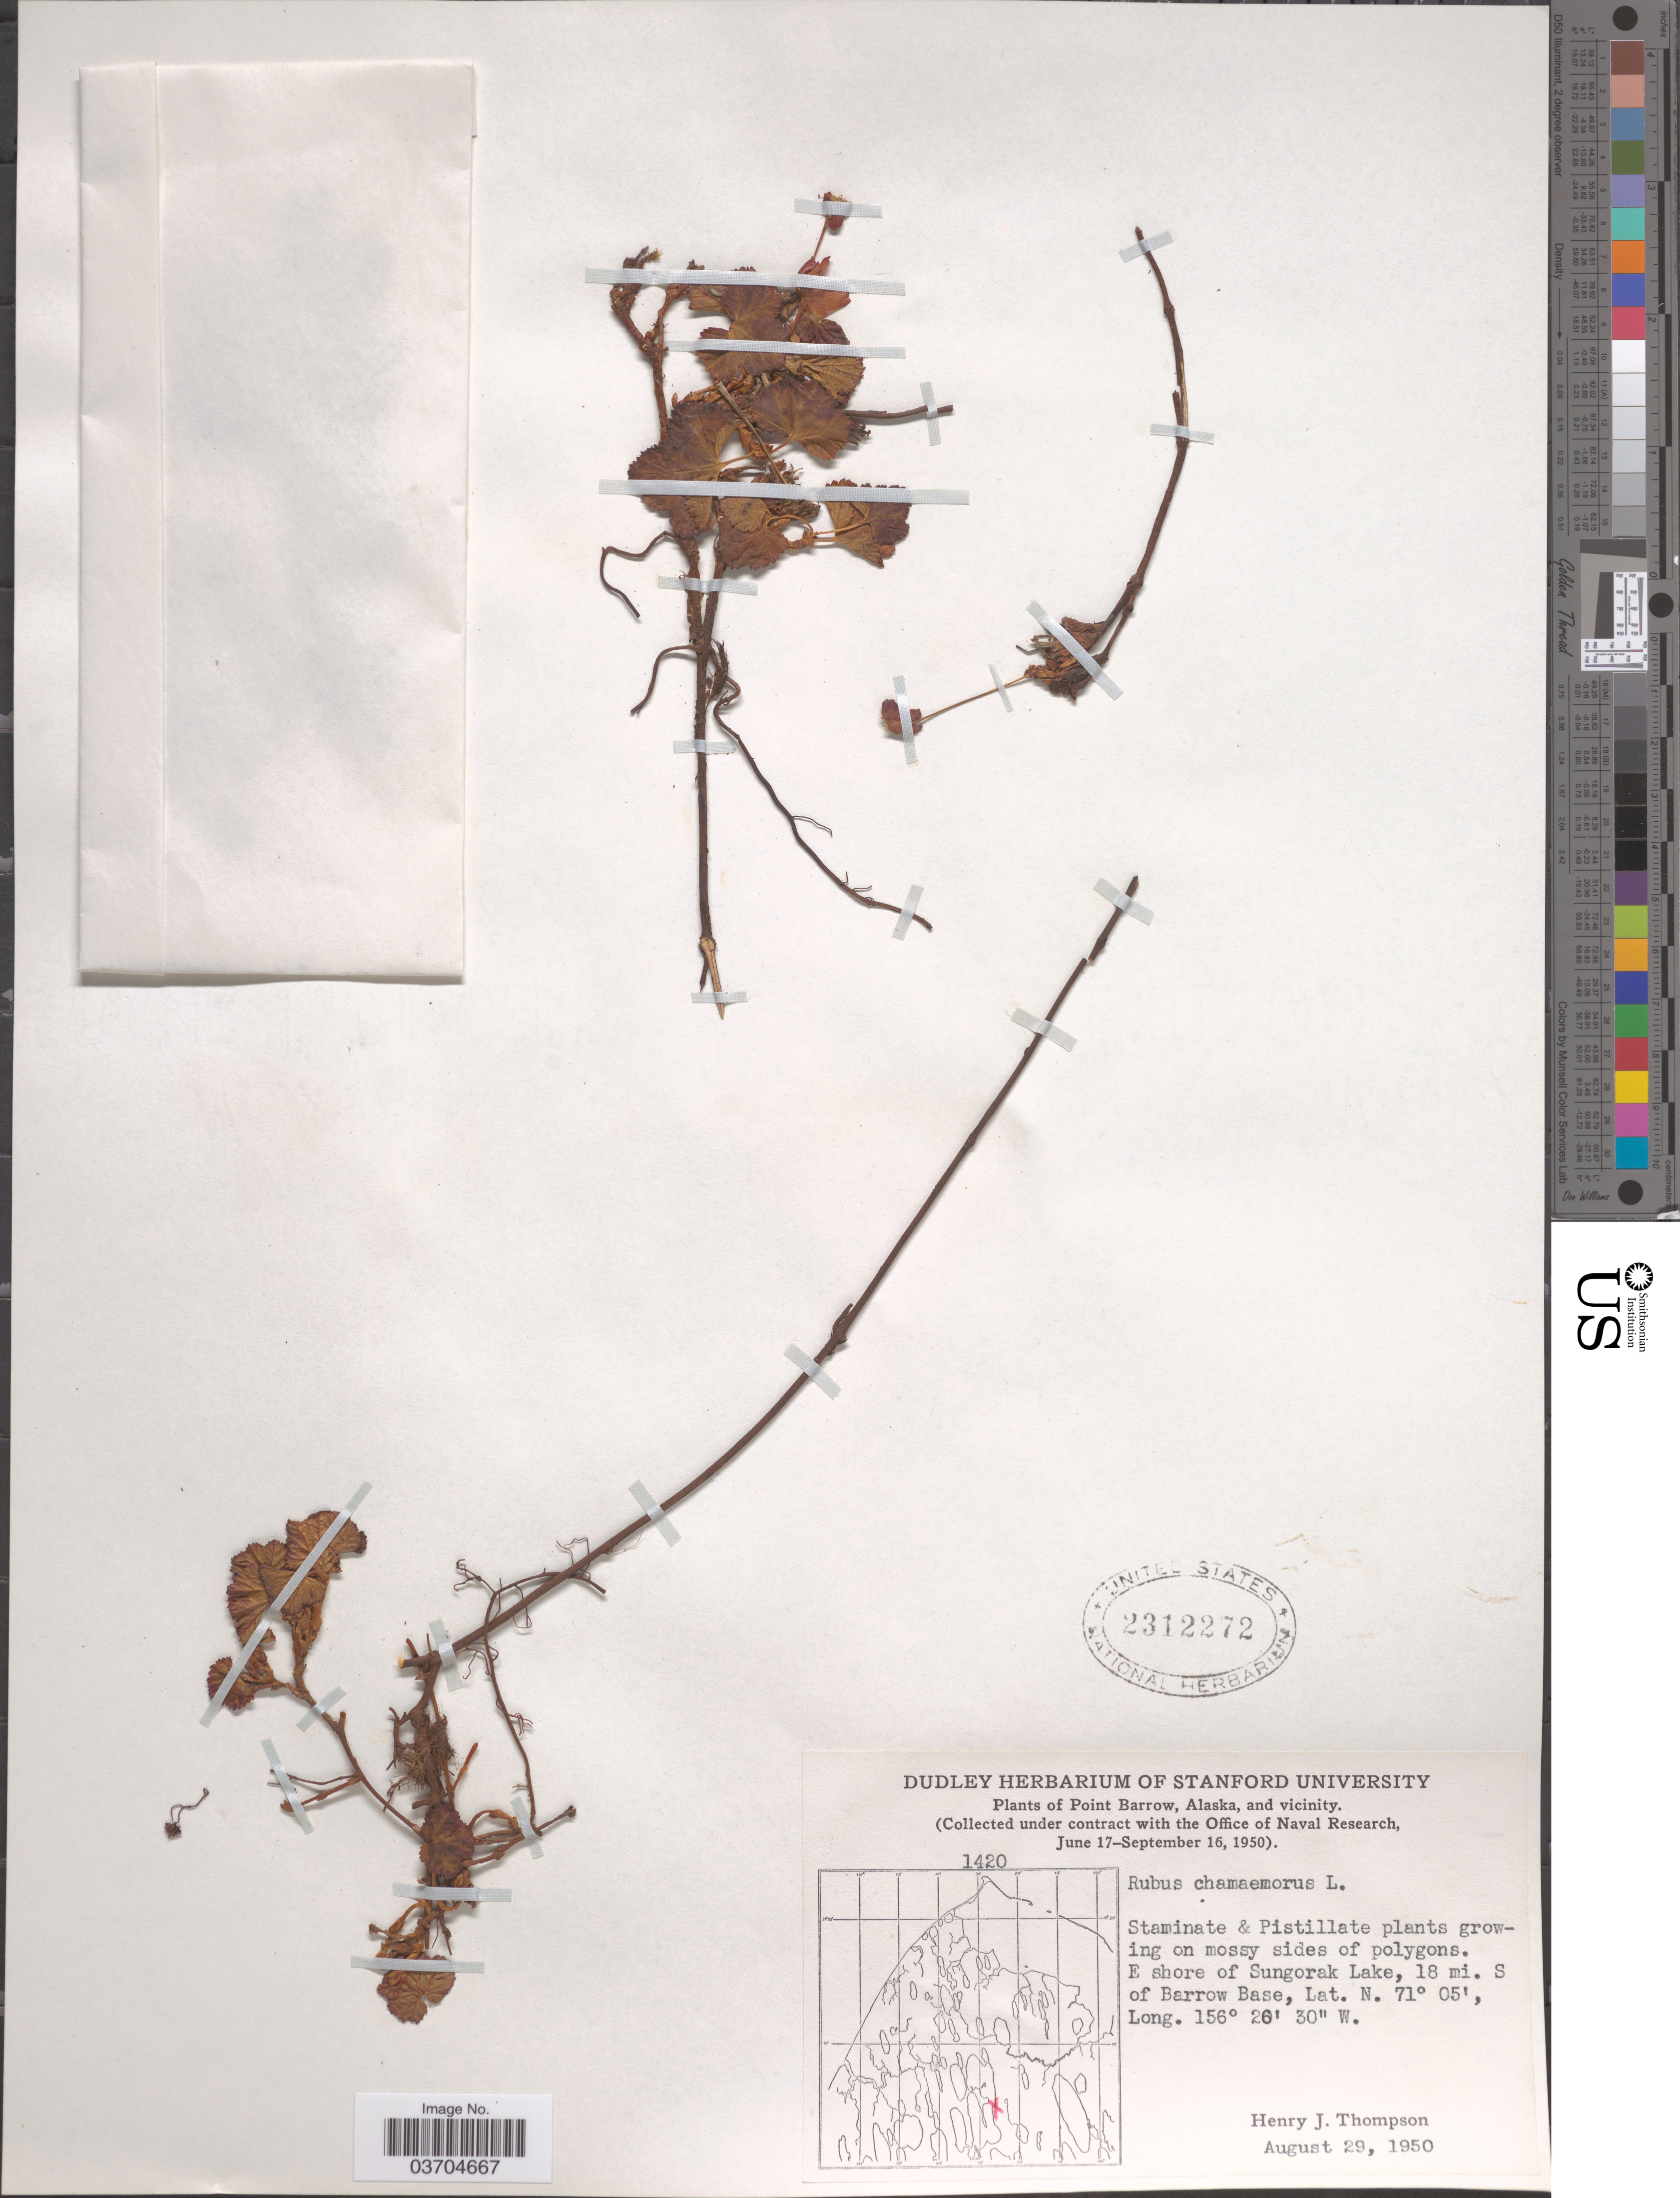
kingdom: Plantae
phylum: Tracheophyta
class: Magnoliopsida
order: Rosales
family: Rosaceae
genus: Rubus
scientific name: Rubus chamaemorus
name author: L.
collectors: H. J. Thompson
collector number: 1420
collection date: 1950-08-29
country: United States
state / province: Alaska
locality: Point Barrow, and vicinity. E shore of Sungorak Lake, 18 mi. S of Barrow Base.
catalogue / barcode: US 2312272